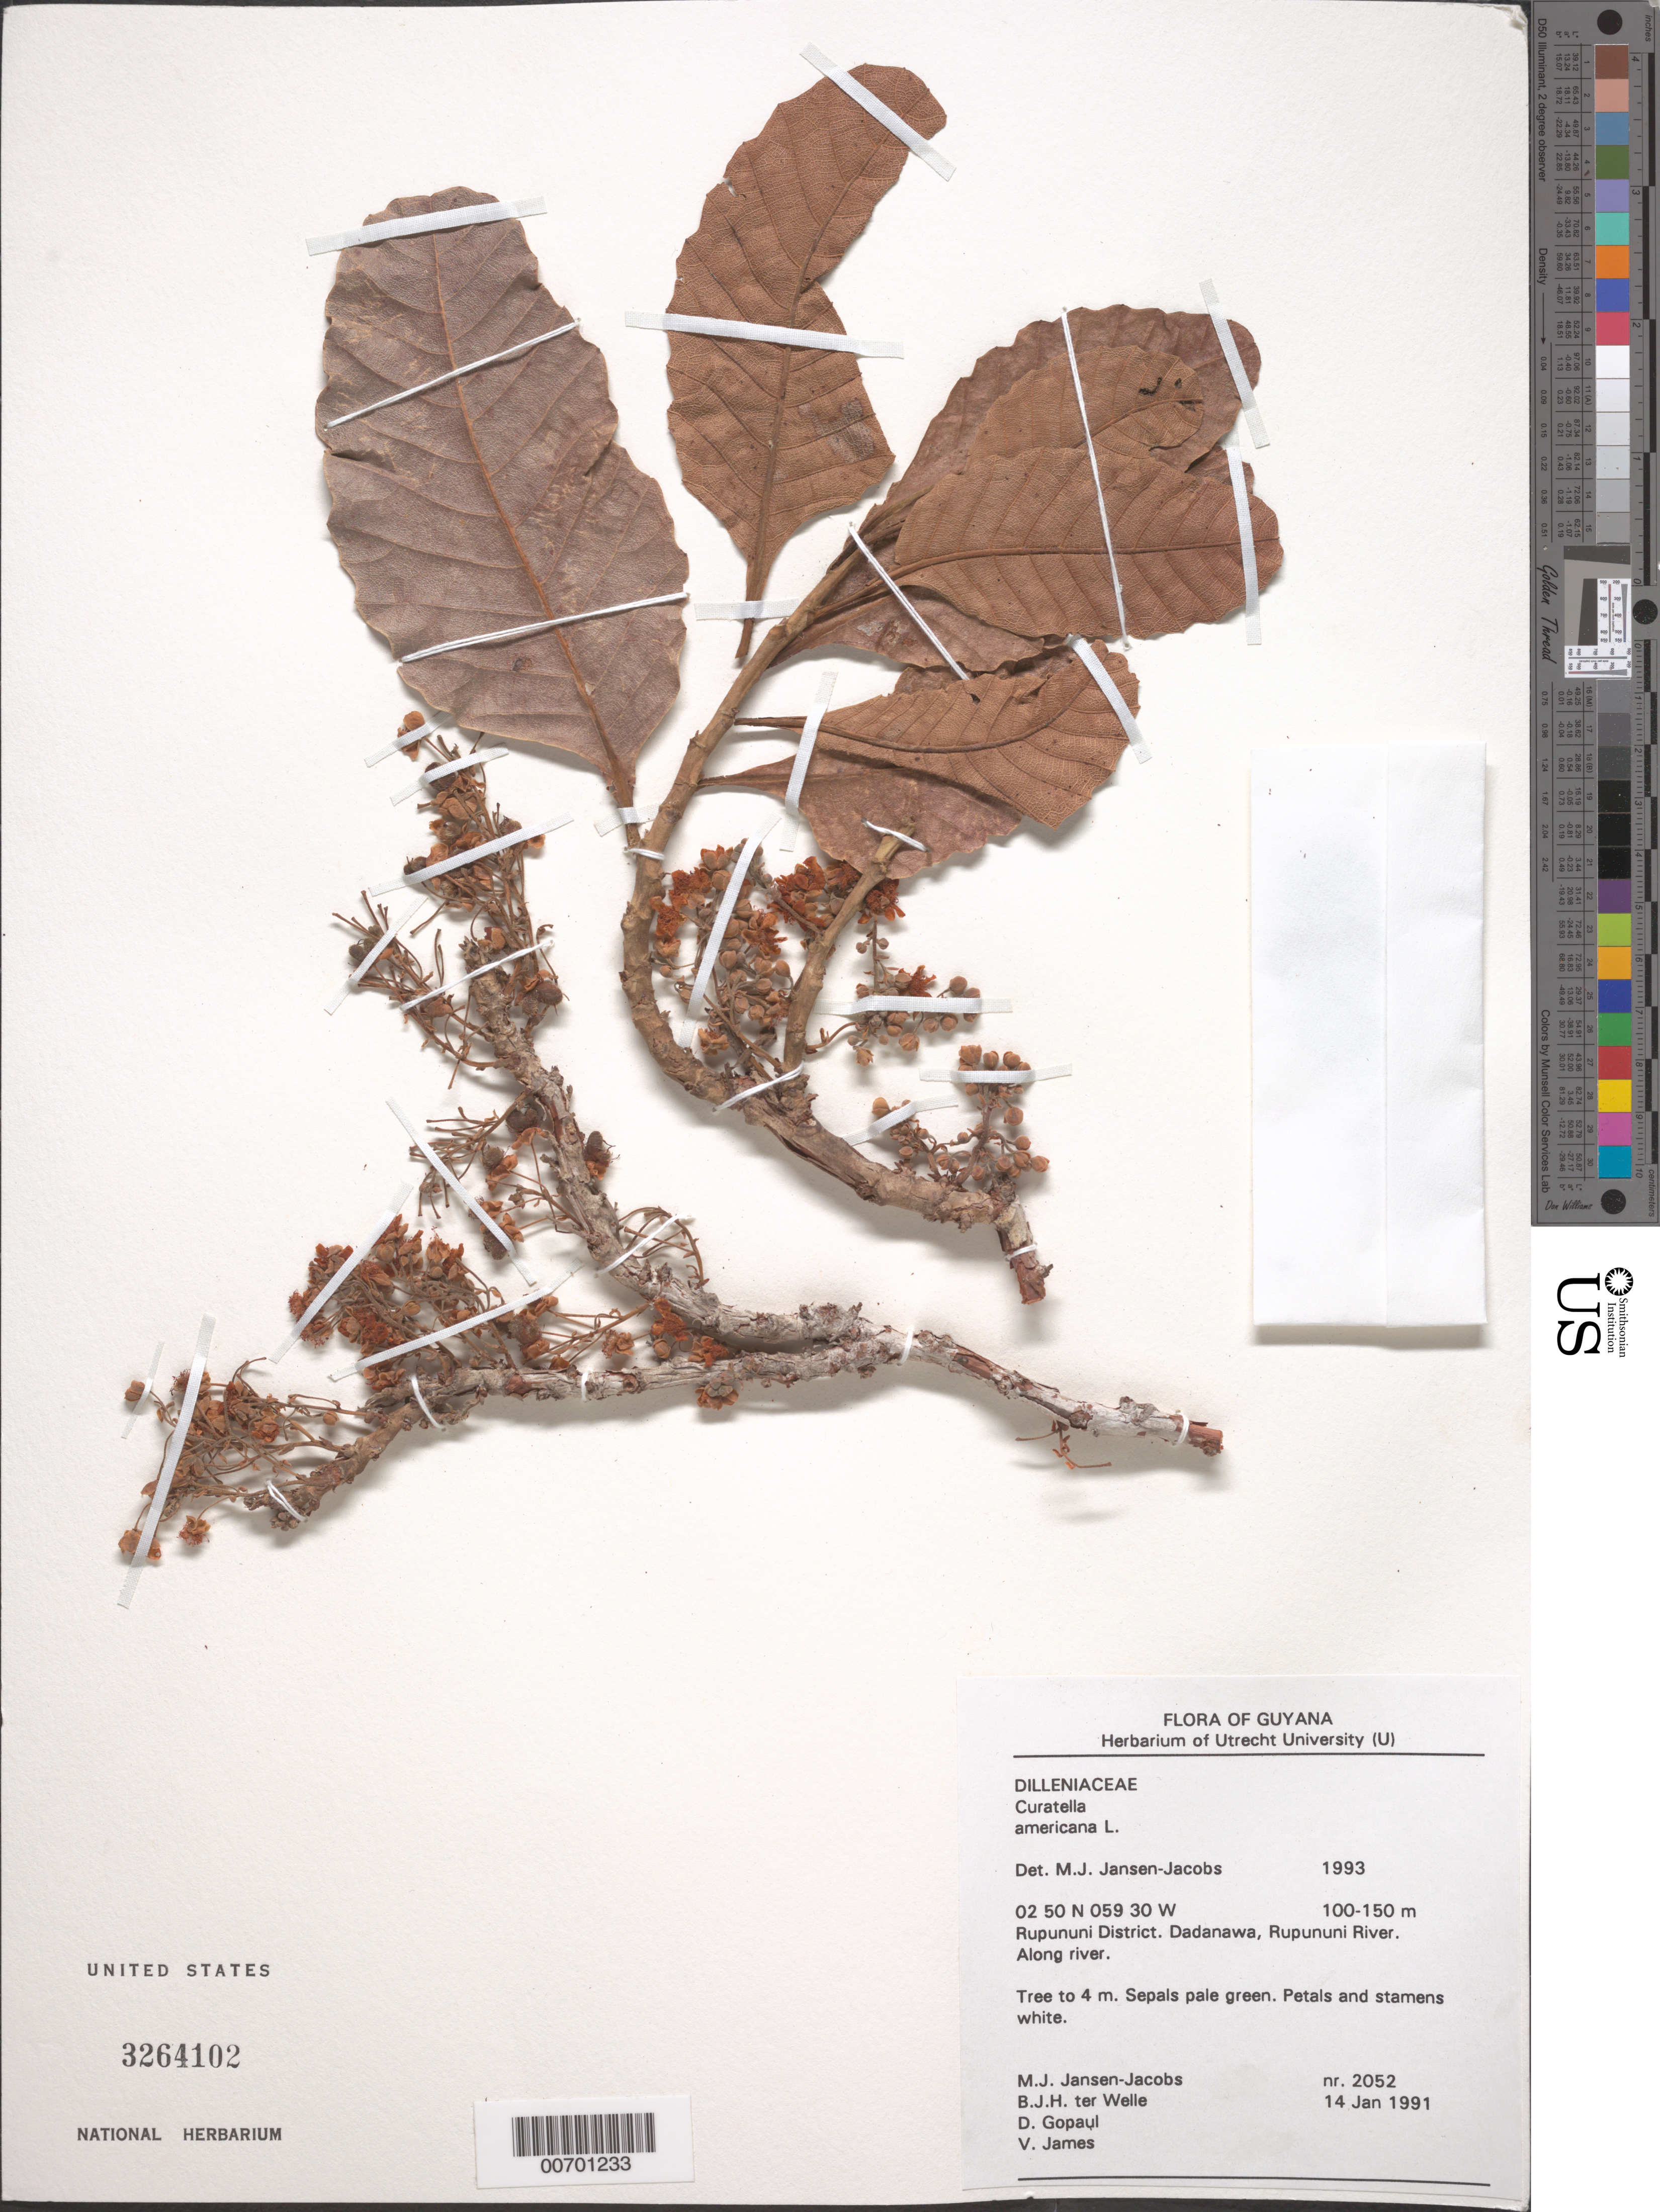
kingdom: Plantae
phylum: Tracheophyta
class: Magnoliopsida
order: Dilleniales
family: Dilleniaceae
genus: Curatella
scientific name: Curatella americana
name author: L.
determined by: Jansen-Jacobs, M. J., (U), Nationaal Herbarium Nederland, Utrecht University branch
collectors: M. J. Jansen-Jacobs, B. Welle, D. Gopaul & V. James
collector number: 2052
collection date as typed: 14-Jan-91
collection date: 1991-01-14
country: Guyana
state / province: U. Takutu-U. Essequibo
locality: Dadanawa, Rupununi River, Rupununi District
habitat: Along river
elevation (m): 100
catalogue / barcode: US 3264102